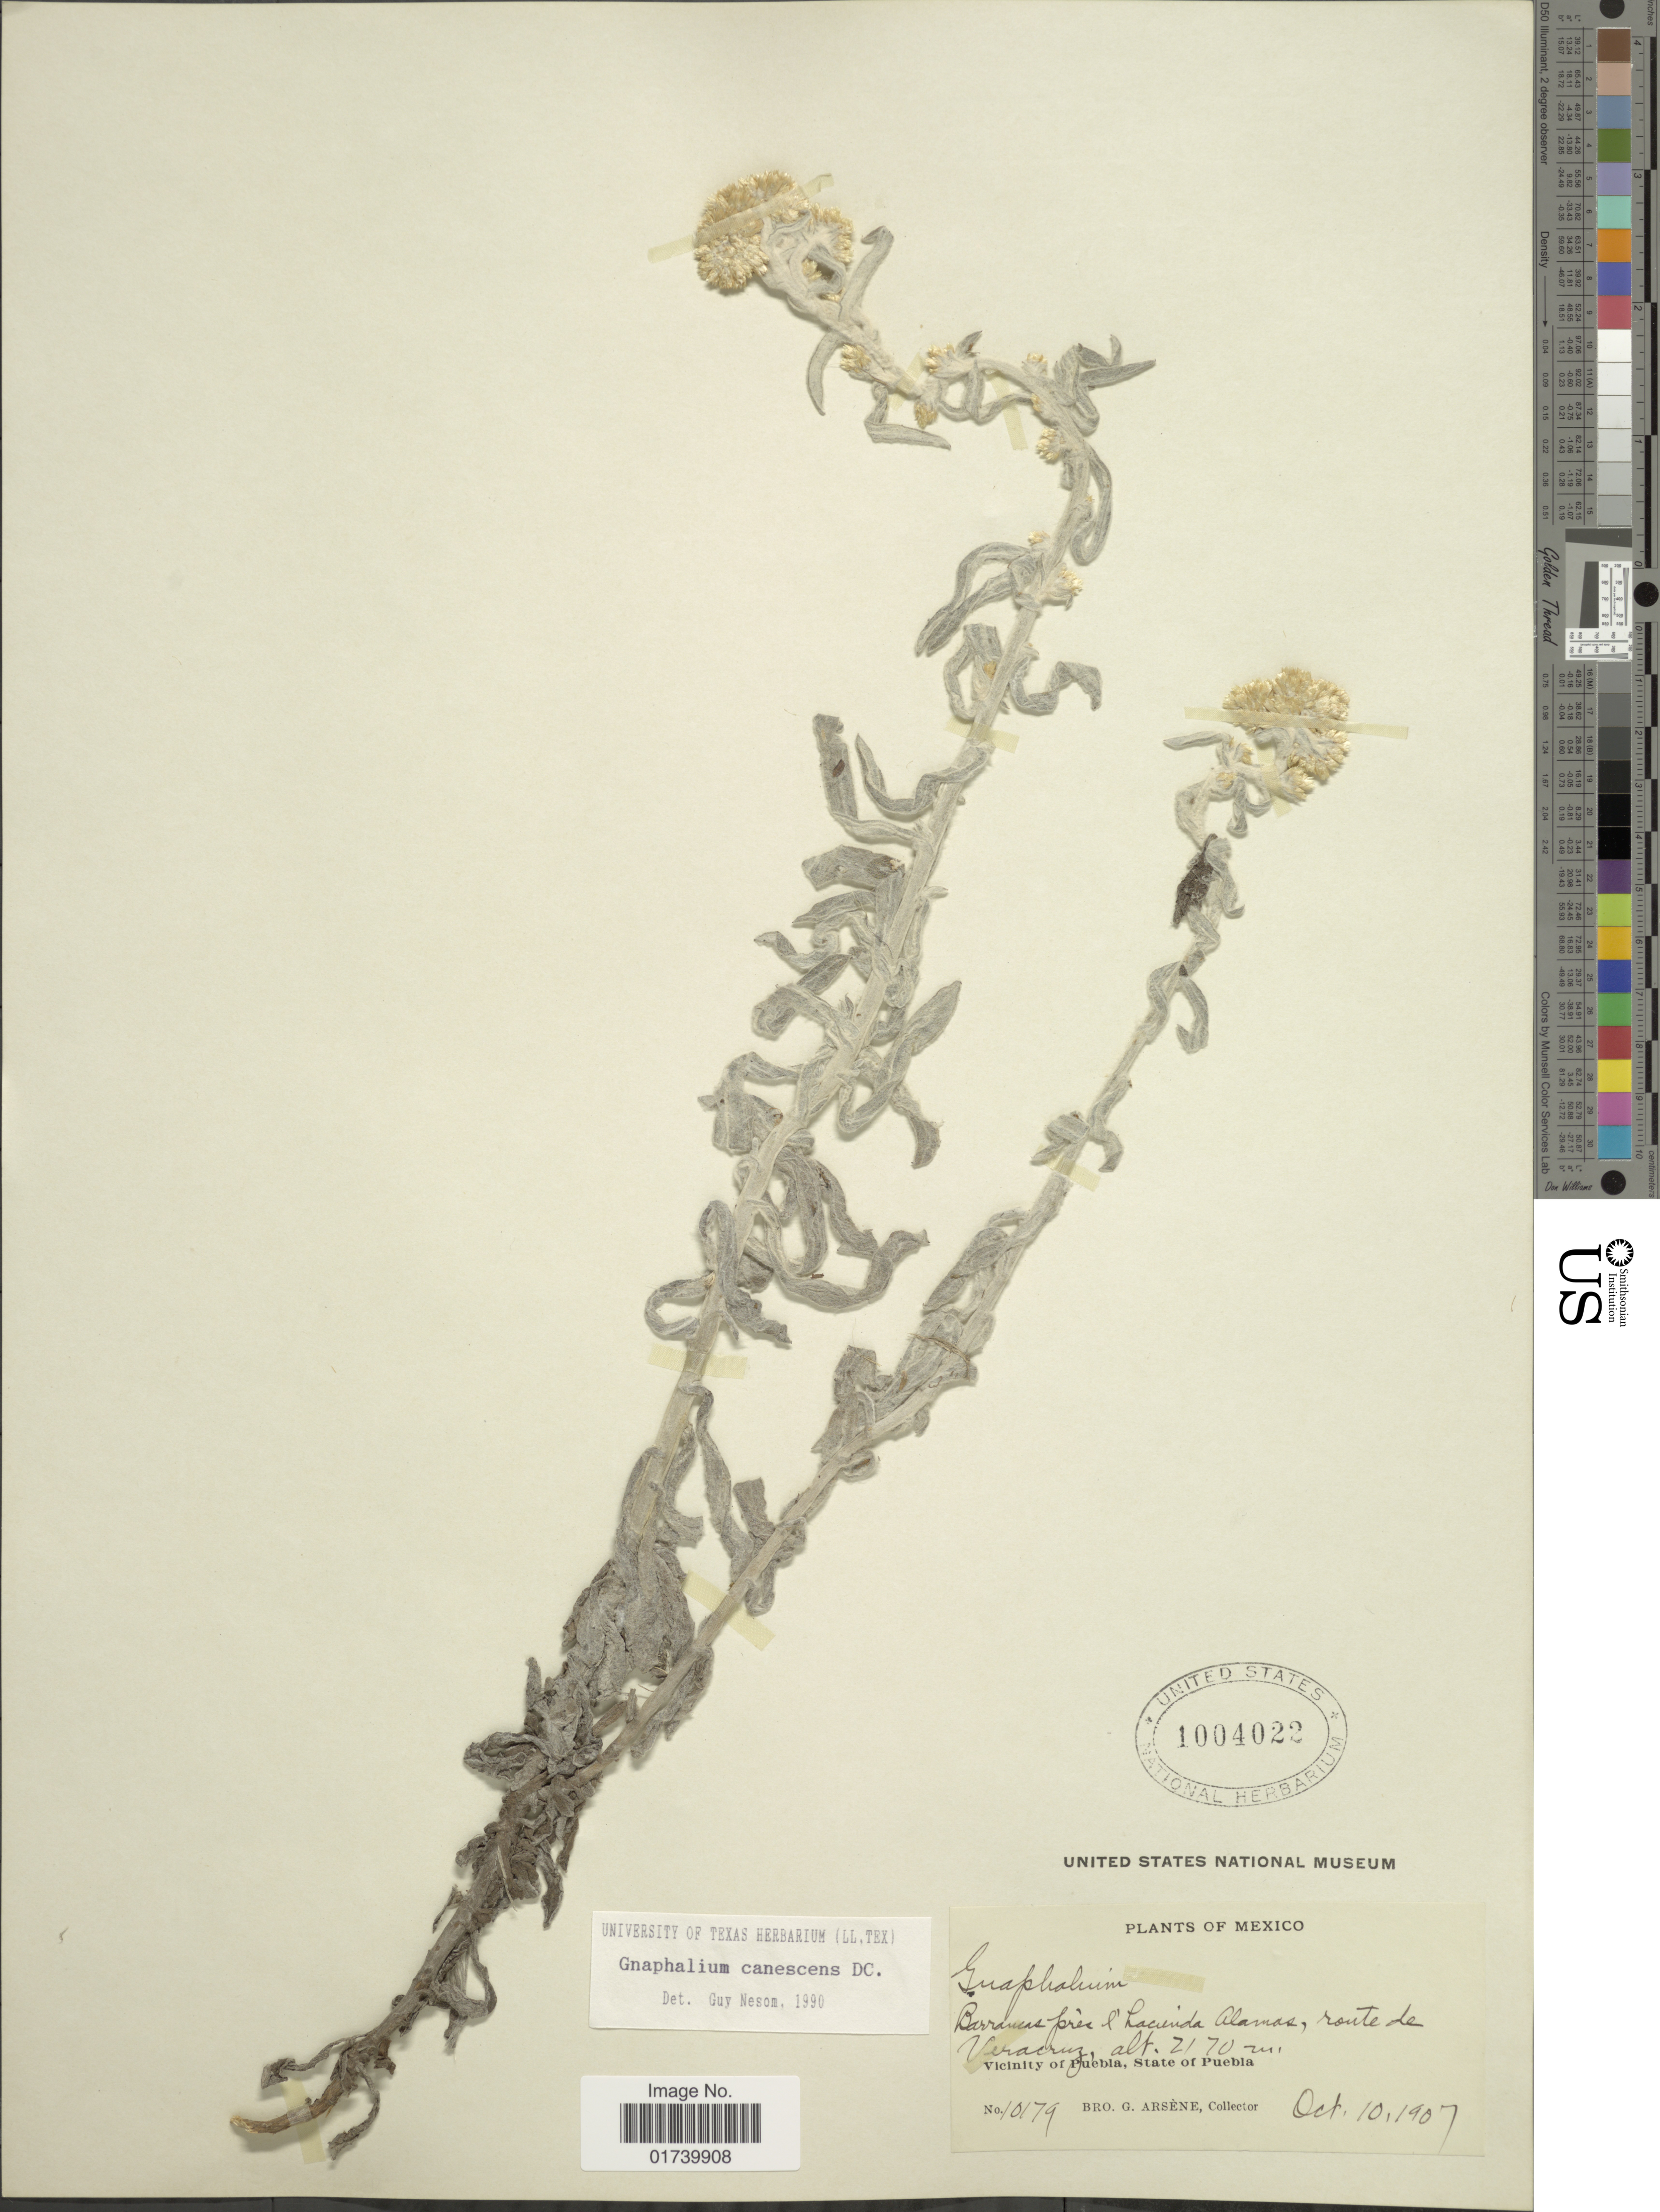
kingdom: Plantae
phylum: Tracheophyta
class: Magnoliopsida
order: Asterales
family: Asteraceae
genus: Pseudognaphalium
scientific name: Pseudognaphalium canescens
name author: (DC.) Anderb.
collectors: Bro. G. Arsène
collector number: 10179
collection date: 1907-10-10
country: Mexico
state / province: Puebla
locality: Barranenz pres l hacienda Alamaz, Route de Vera cruz, Vicinity of Puebla, state of Puebla.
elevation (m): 2170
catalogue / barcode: US 1004022